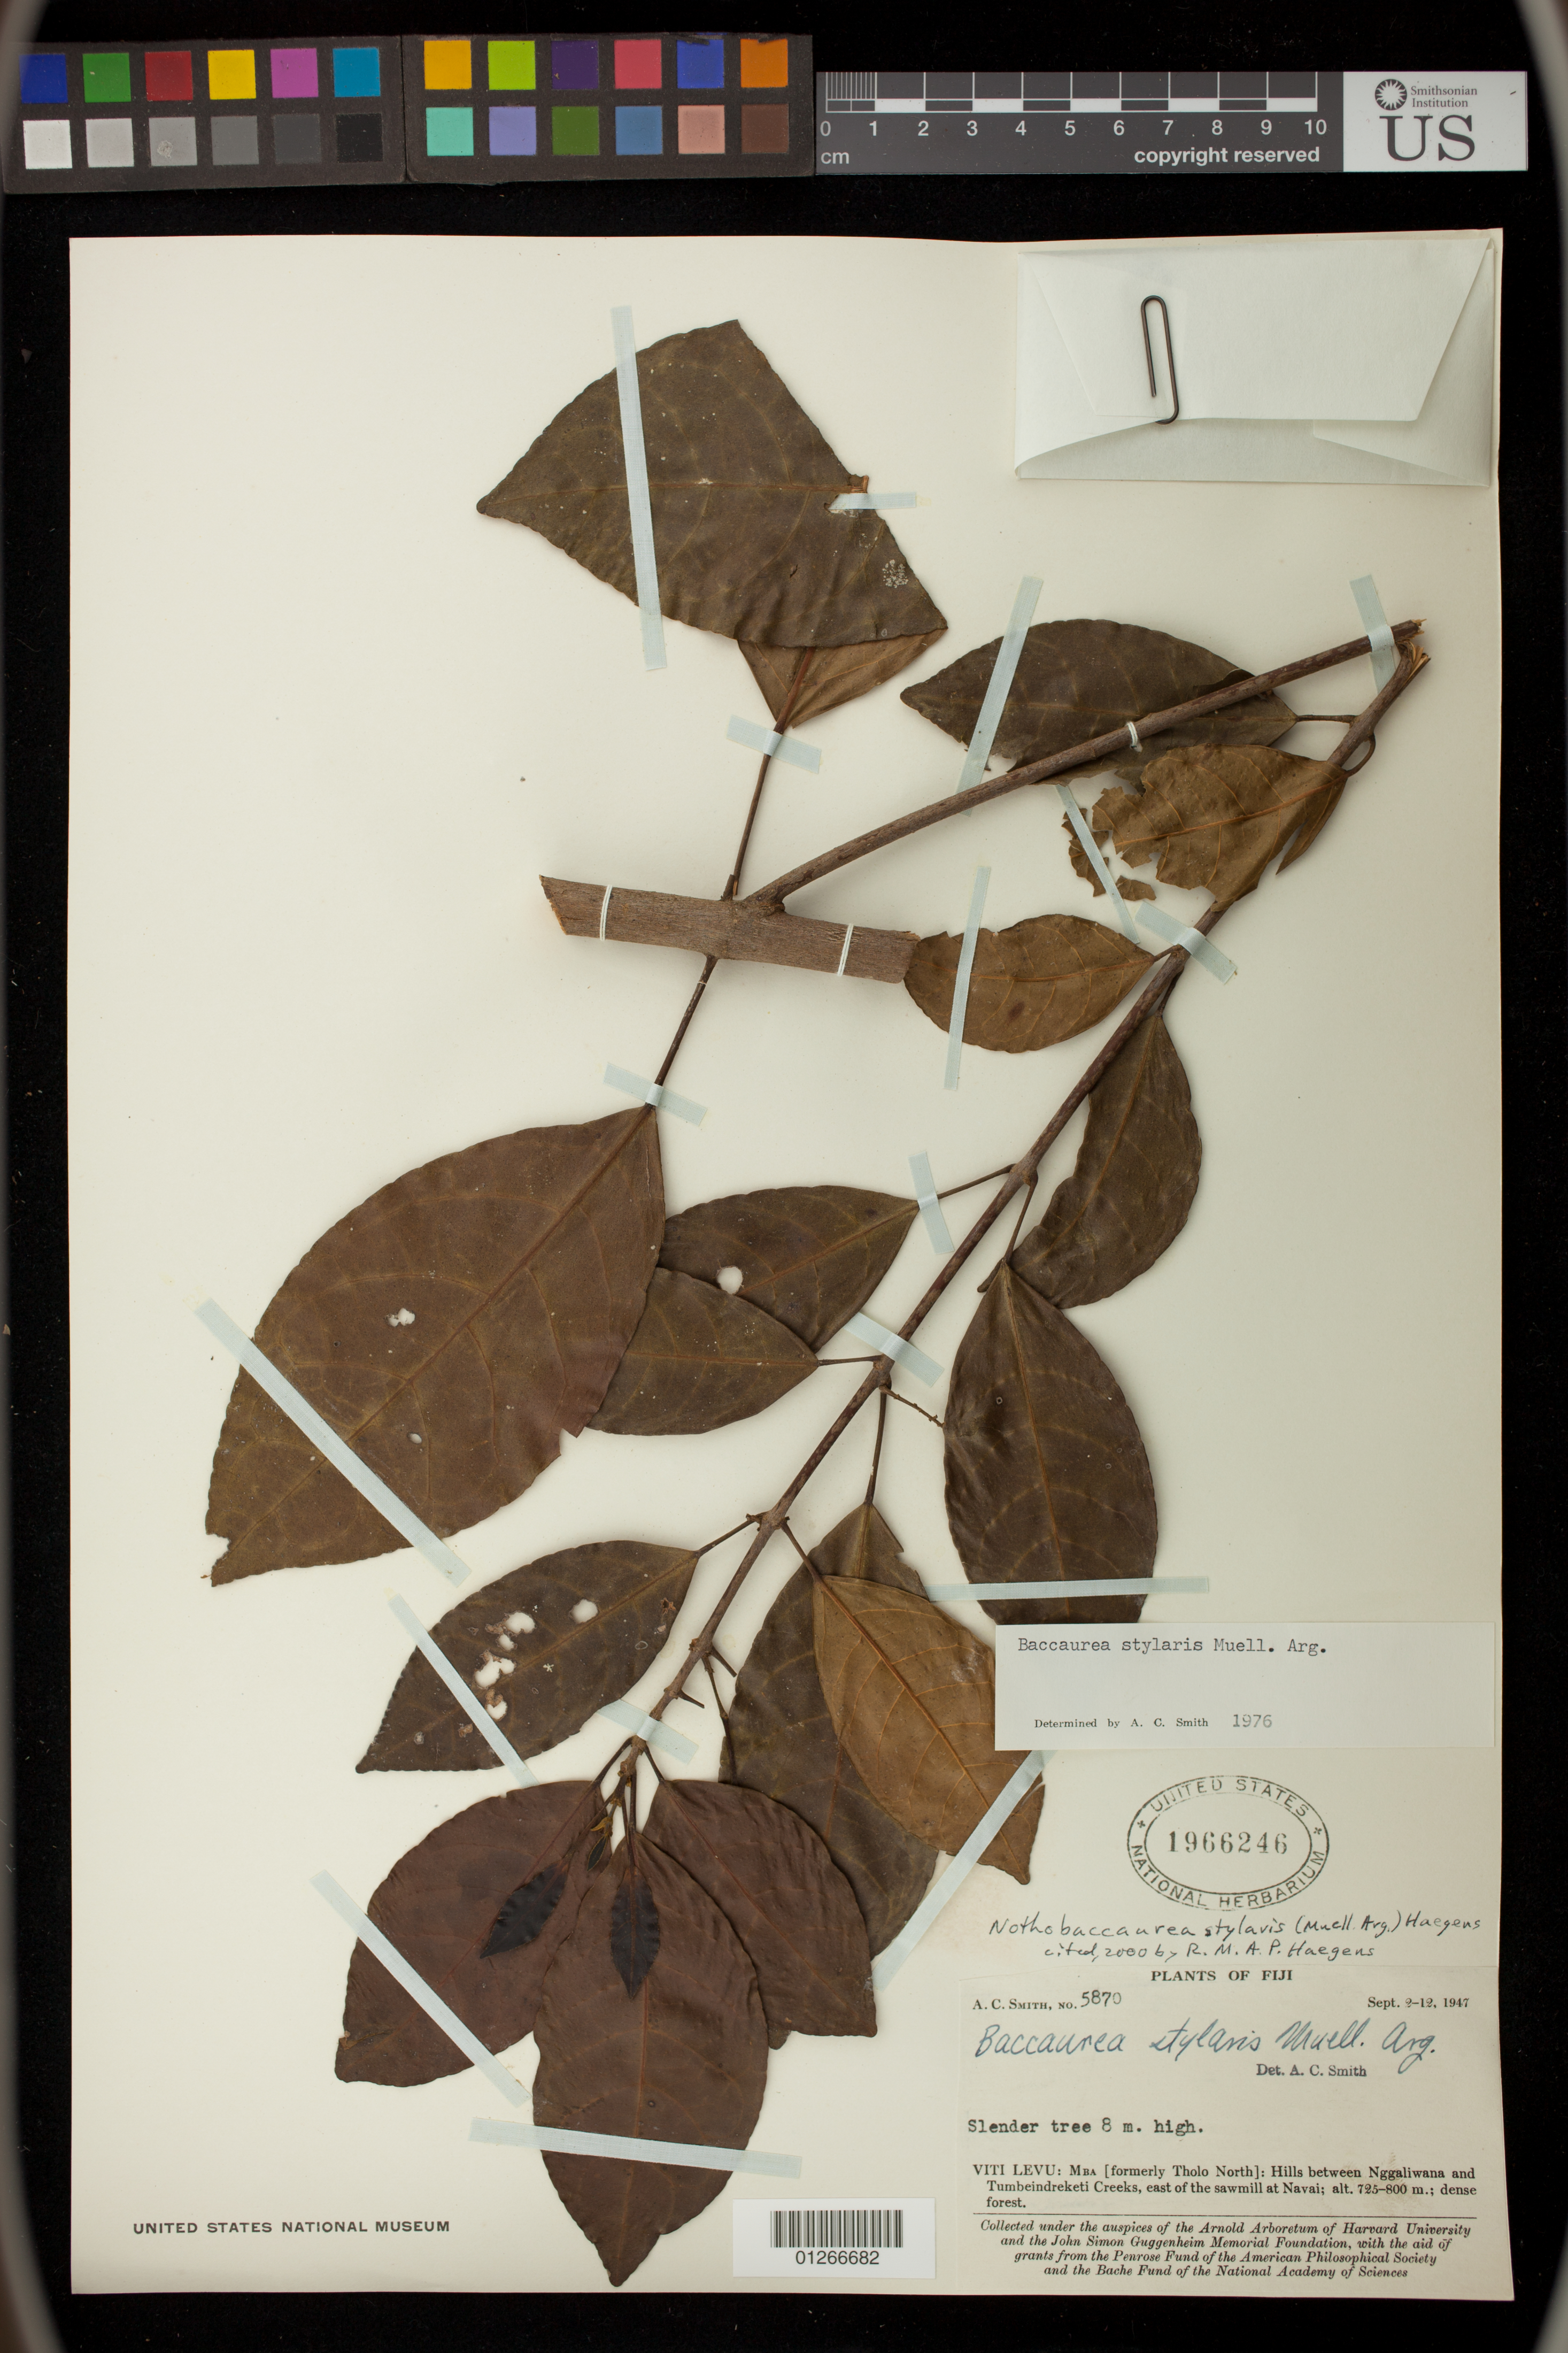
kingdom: Plantae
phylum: Tracheophyta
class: Magnoliopsida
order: Malpighiales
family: Phyllanthaceae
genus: Nothobaccaurea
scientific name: Nothobaccaurea stylaris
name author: (Müll. Arg.) Haegens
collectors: A. C. Smith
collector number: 5870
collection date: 1947-09-02/1947-09-12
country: Fiji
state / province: Western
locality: Viti Levu: Mba (formerly Tholo North): Hills between Nggaliwana and Tumbeindreketi Creeks, east of the sawmill at Navai.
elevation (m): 725